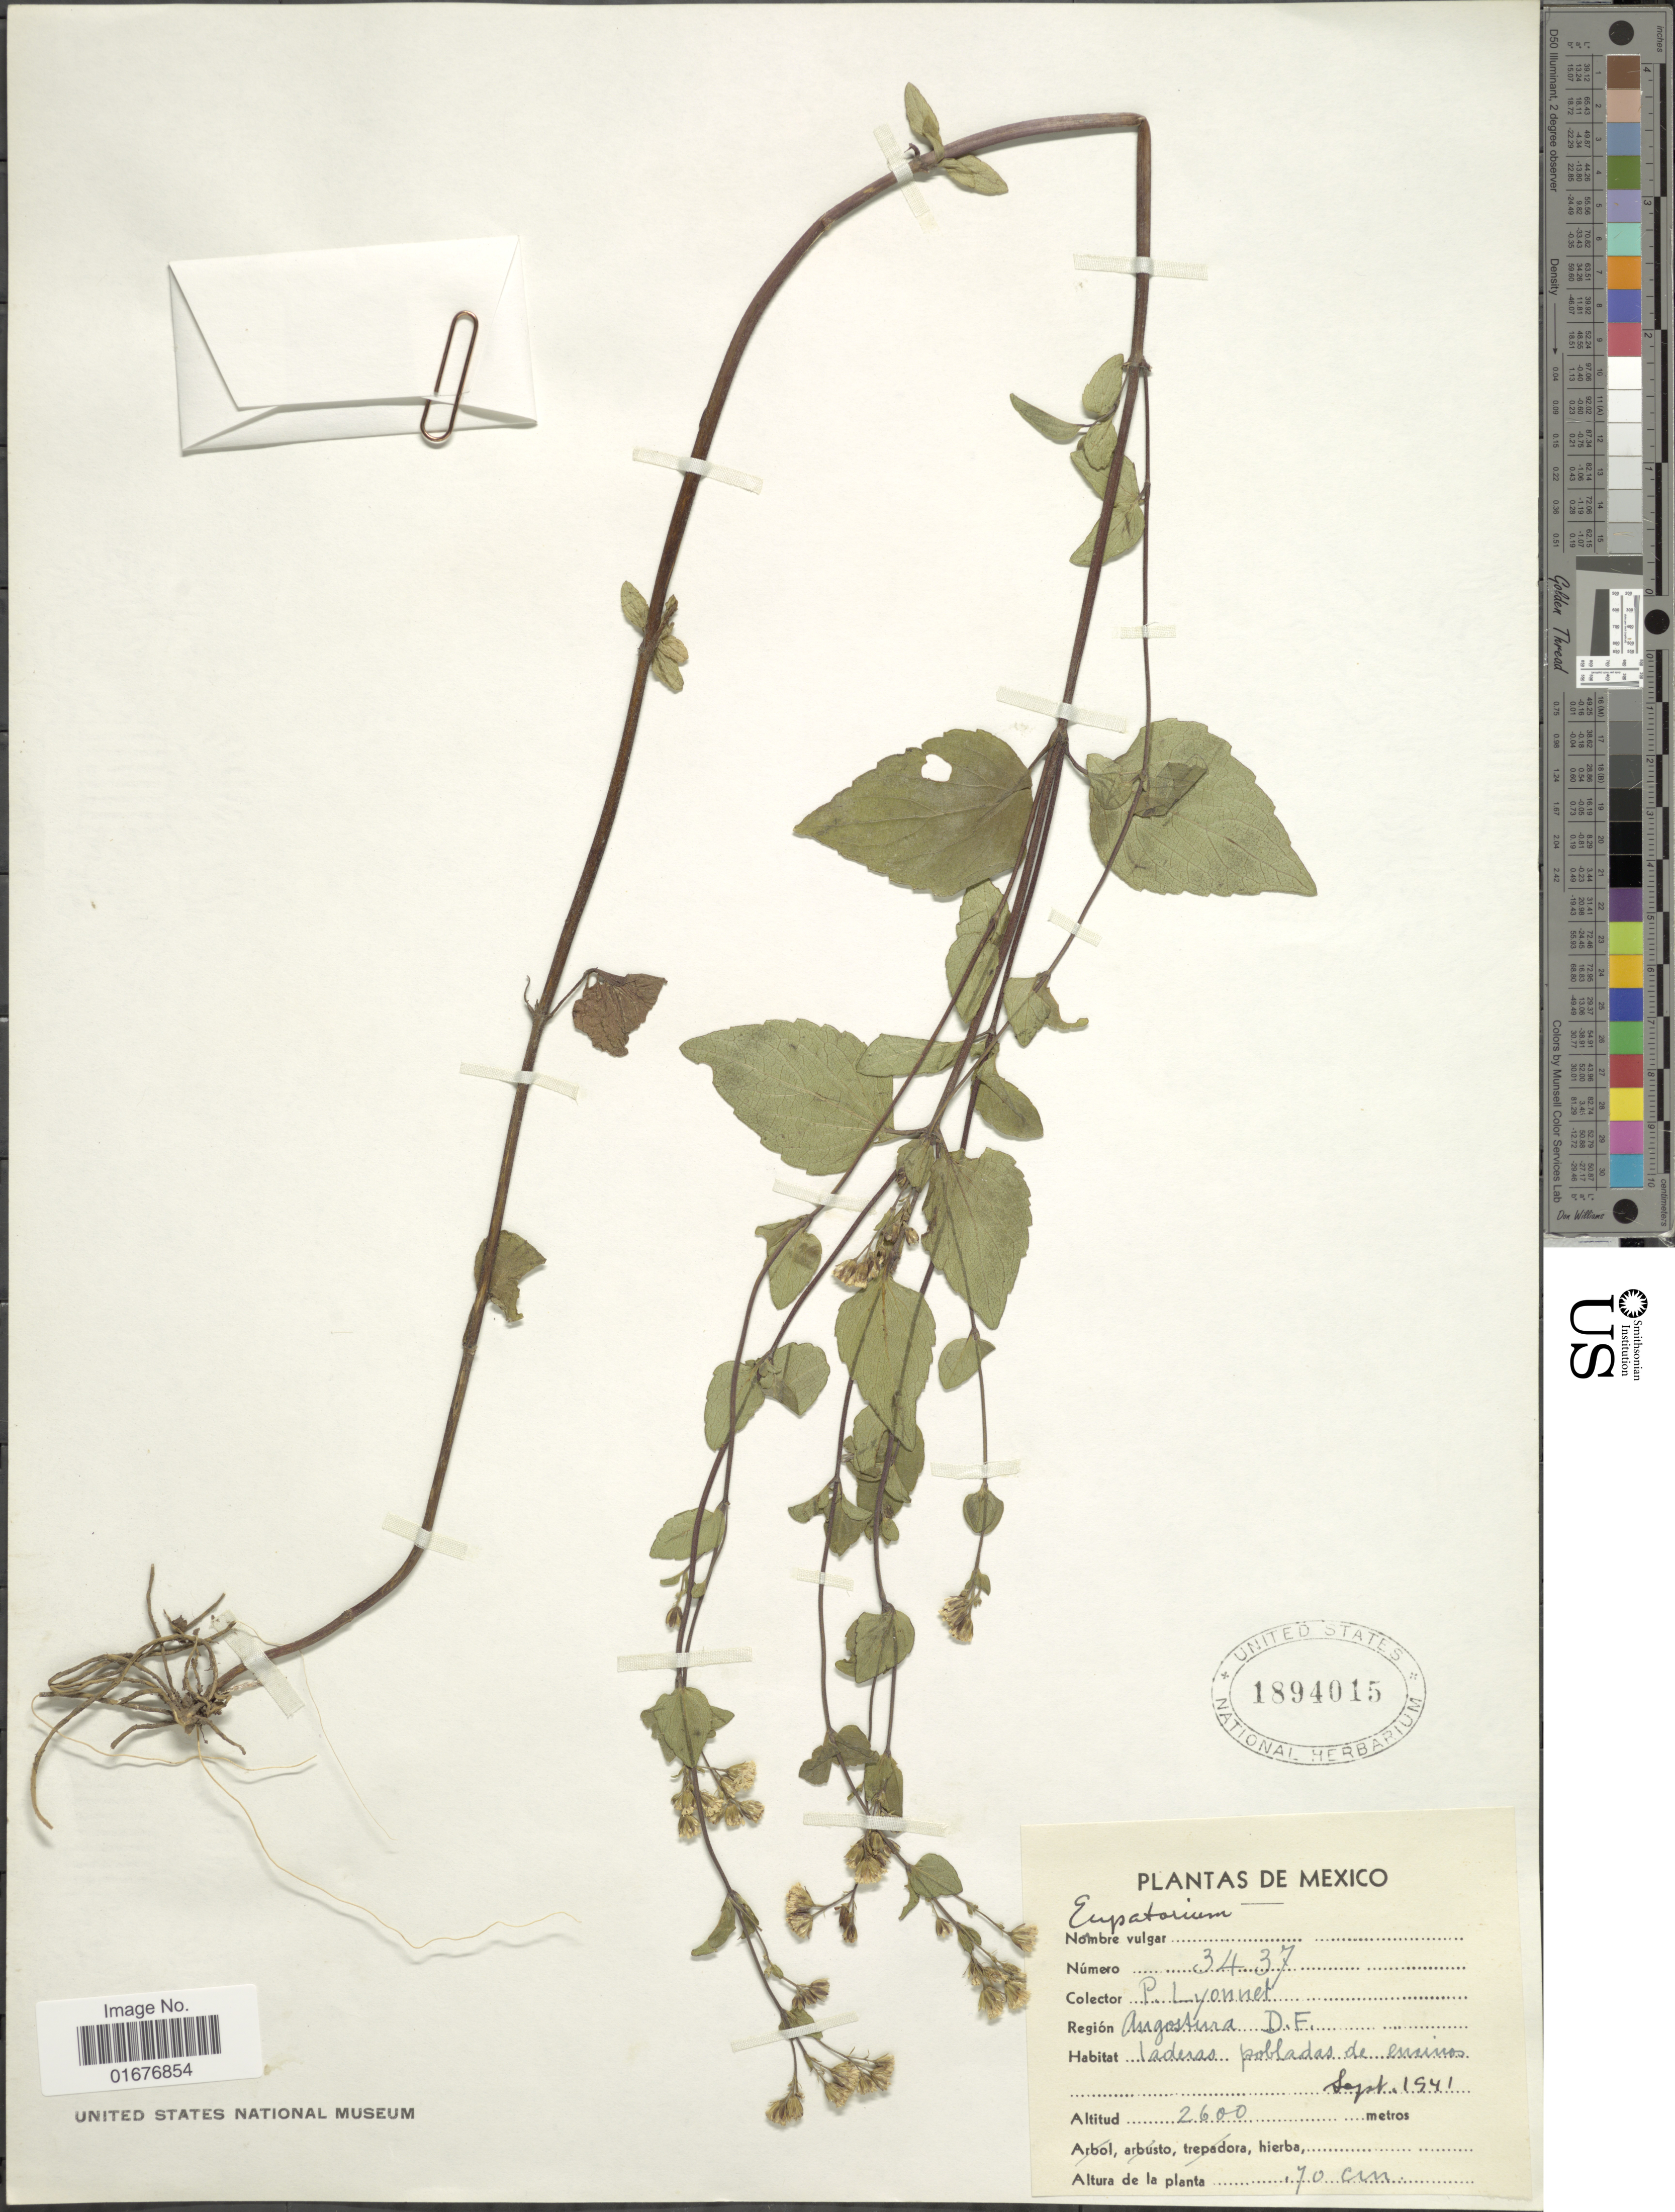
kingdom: Plantae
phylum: Tracheophyta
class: Magnoliopsida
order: Asterales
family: Asteraceae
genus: Ageratina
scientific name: Ageratina schaffneri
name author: (Sch. Bip. ex B.L. Rob.) R.M. King & H. Rob.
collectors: P. Lyonnet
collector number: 3437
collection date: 1941-09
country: Mexico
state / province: Distrito Federal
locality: Angostura D. F.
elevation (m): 2600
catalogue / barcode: US 1894015